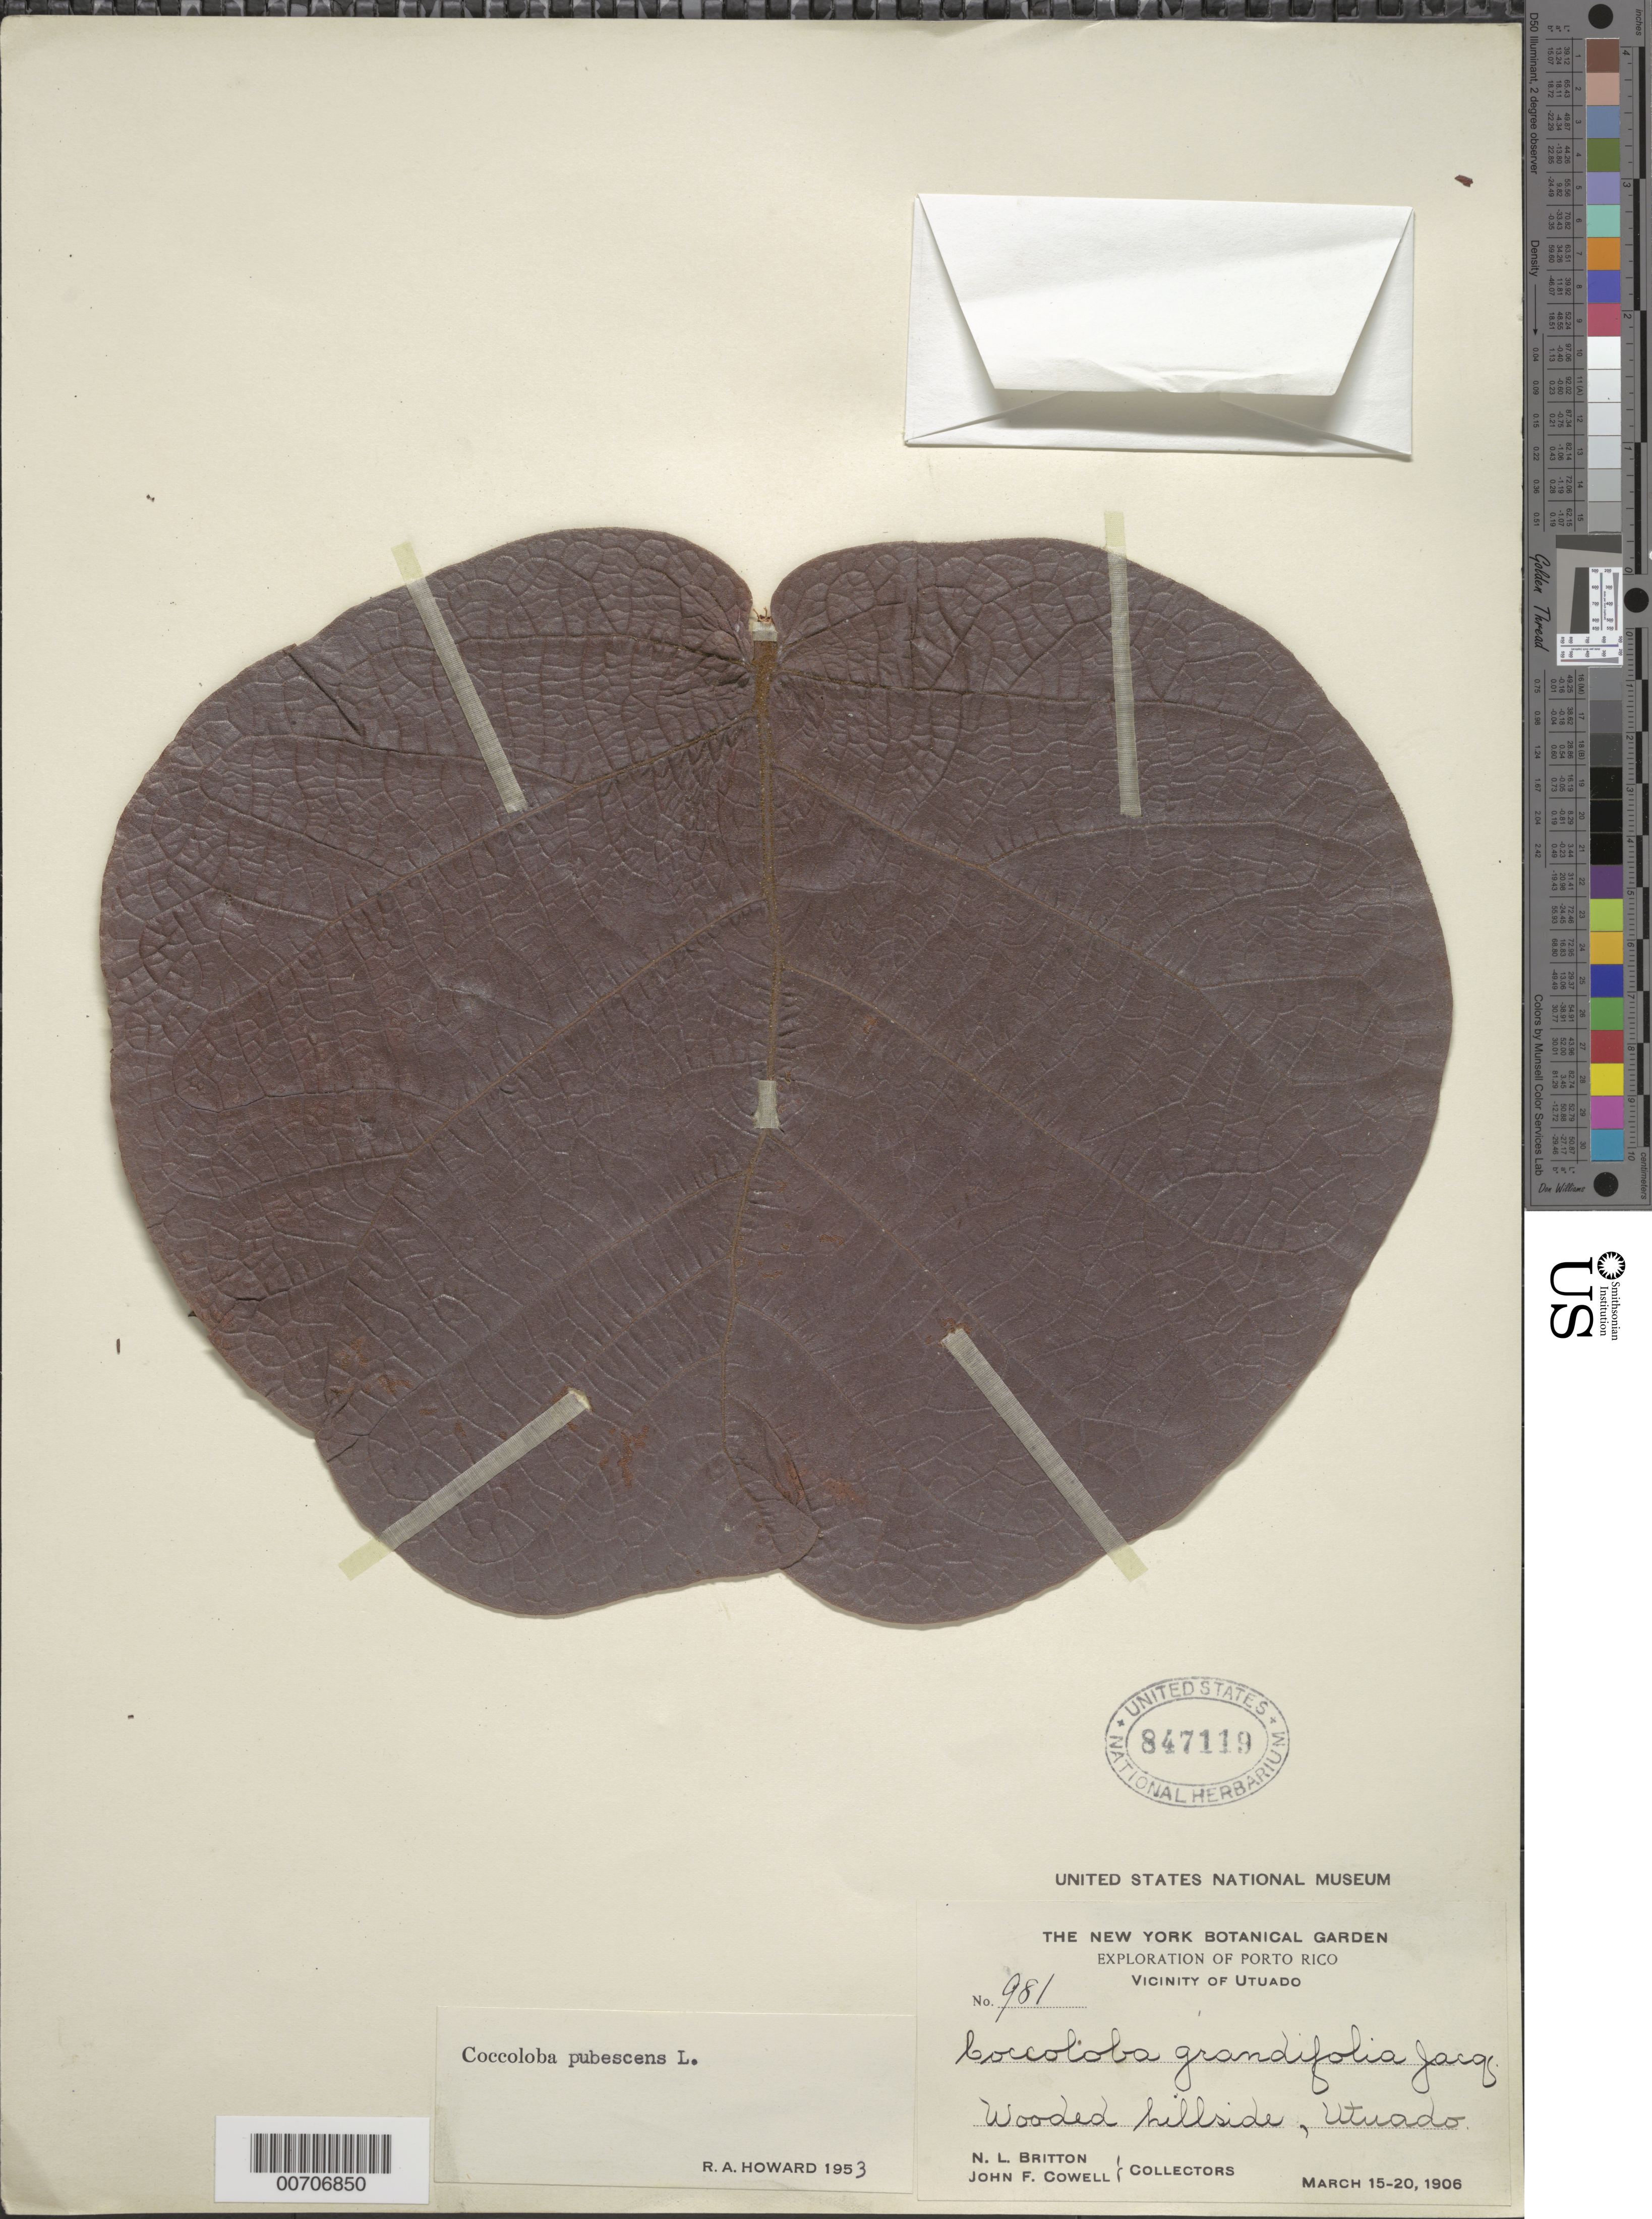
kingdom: Plantae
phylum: Tracheophyta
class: Magnoliopsida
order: Caryophyllales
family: Polygonaceae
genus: Coccoloba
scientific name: Coccoloba pubescens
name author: L.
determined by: Howard, R. A.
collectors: N. Britton & J. F. Cowell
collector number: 981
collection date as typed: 15 Mar 1906 to 20 Mar 1906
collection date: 1906-03-15/1906-03-20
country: Puerto Rico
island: Greater Antilles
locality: Utuado, vic of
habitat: Wooded hillside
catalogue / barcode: US 847119